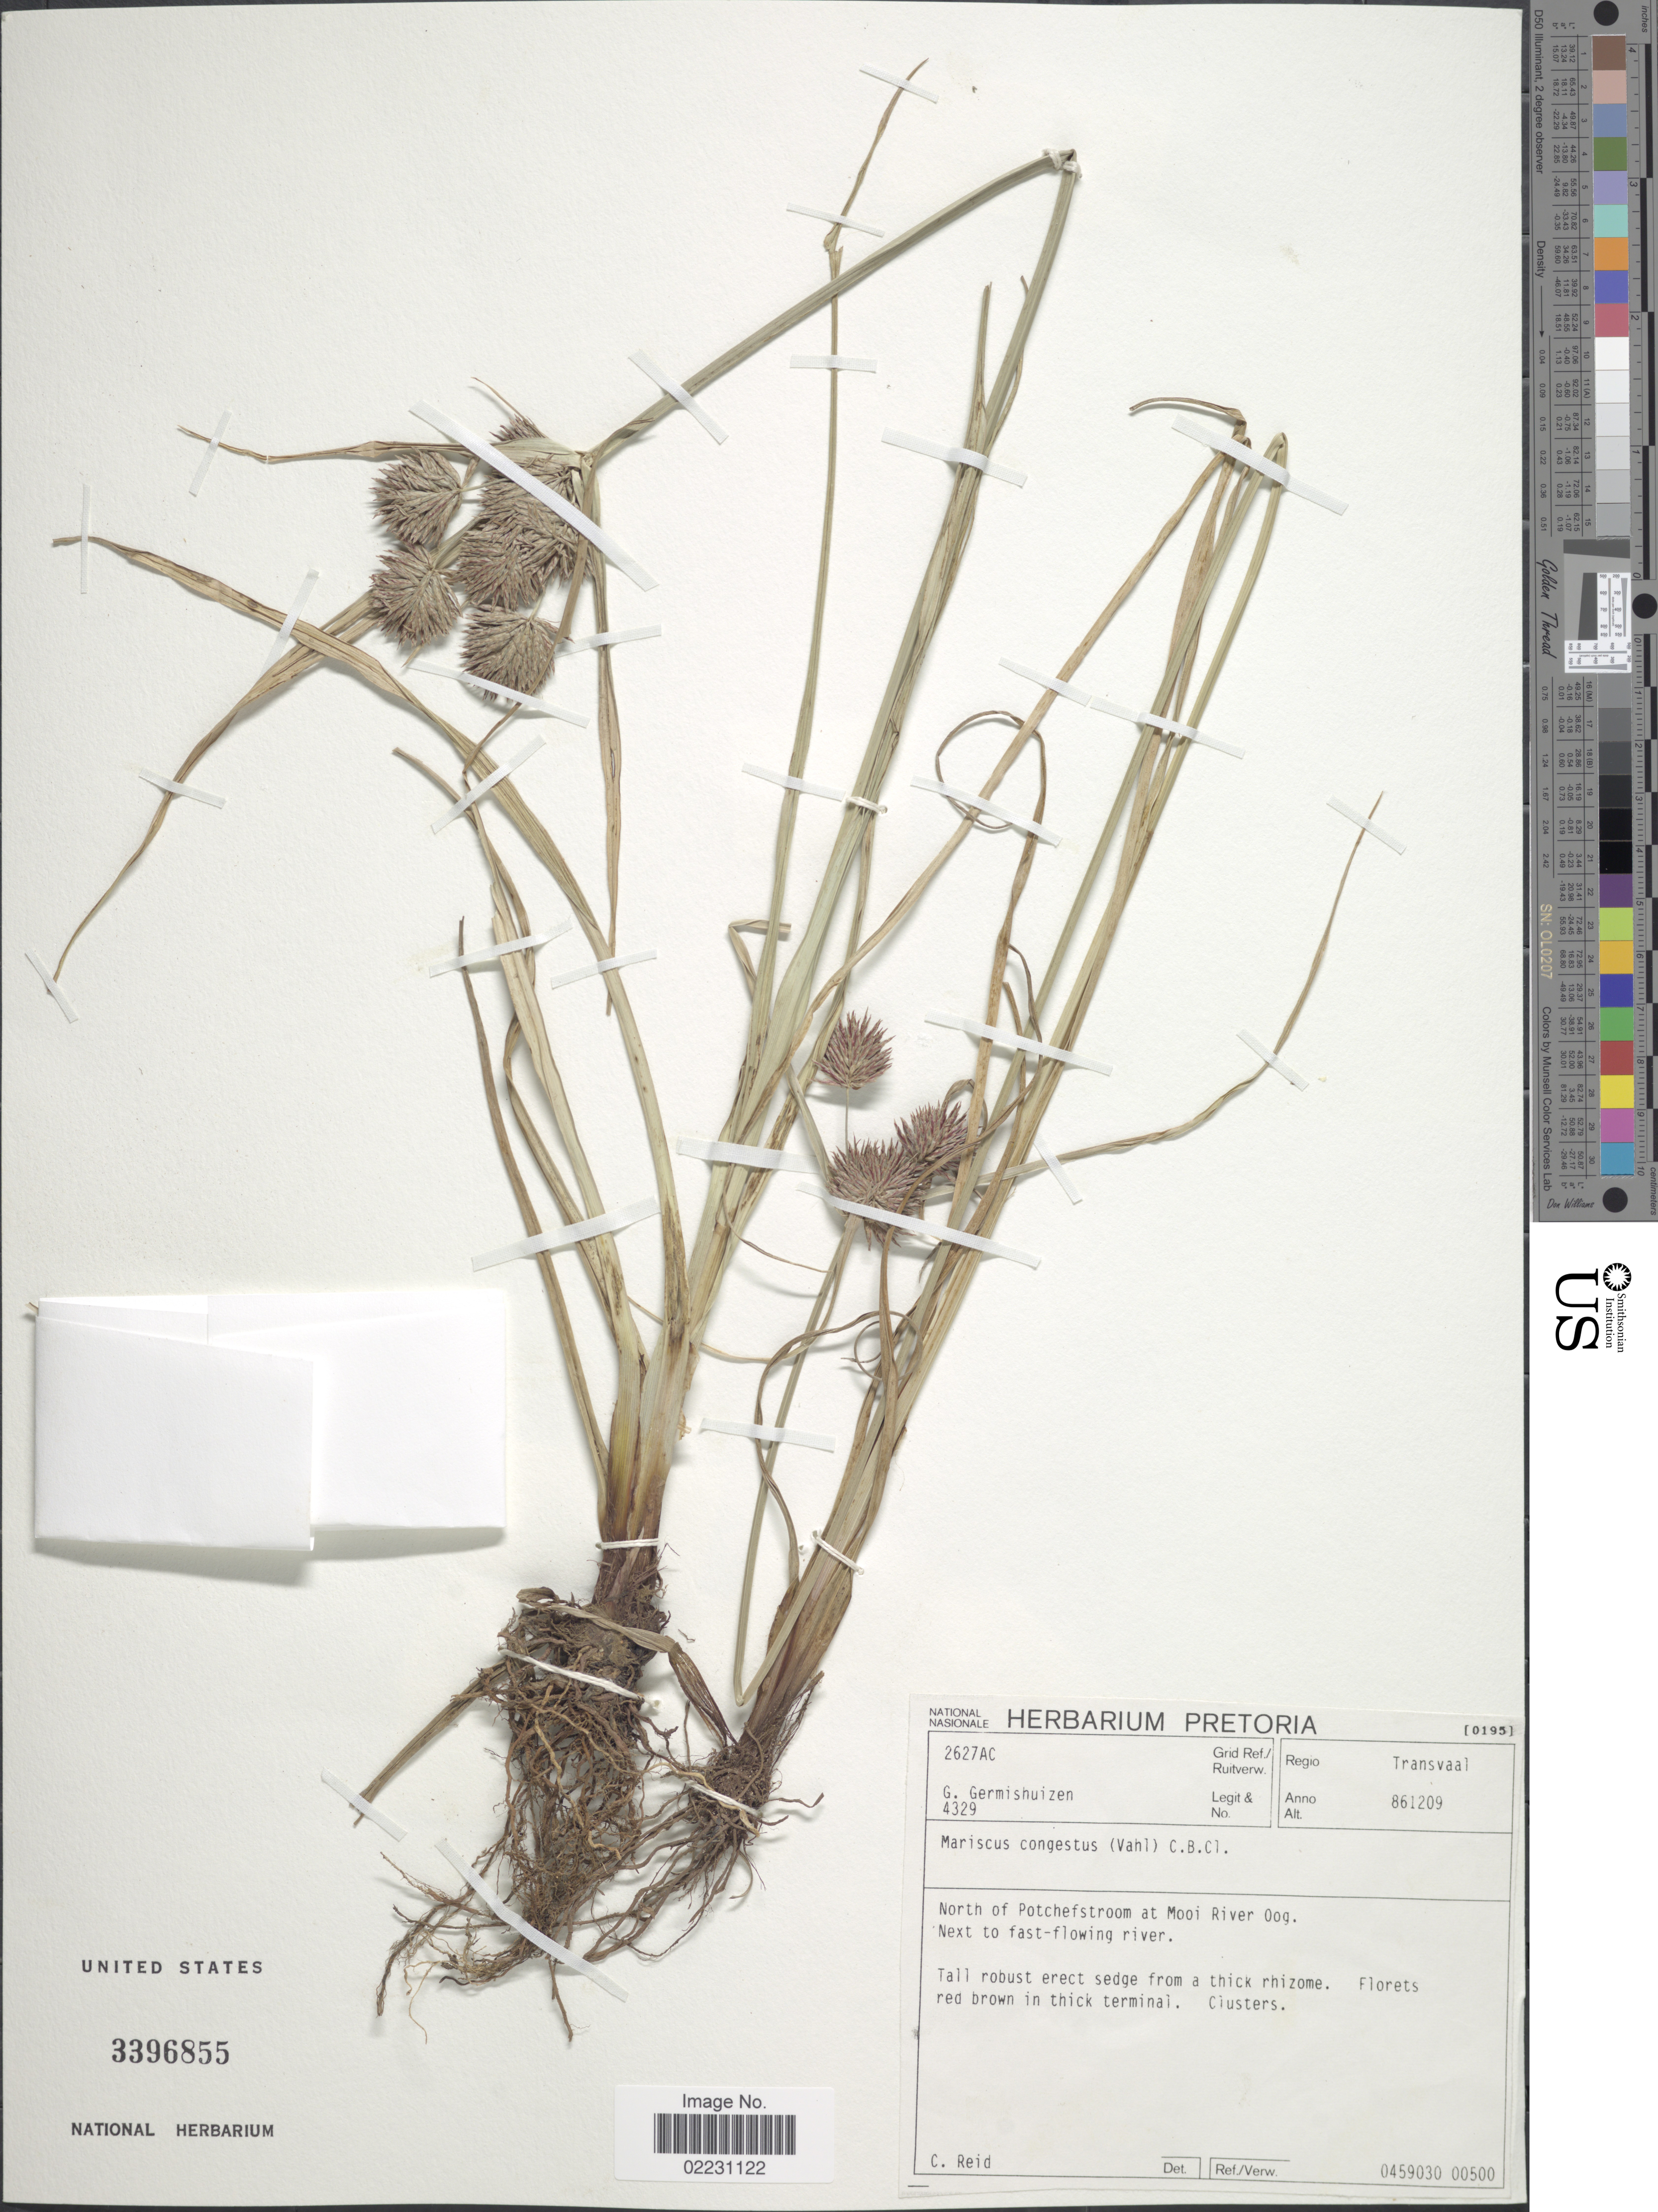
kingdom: Plantae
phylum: Tracheophyta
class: Liliopsida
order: Poales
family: Cyperaceae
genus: Cyperus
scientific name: Cyperus congestus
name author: Vahl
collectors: G. Germishuizen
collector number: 4329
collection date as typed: Transcribed d/m/y: 9/12/86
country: South Africa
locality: Regio Transvaal, North of Potchestroom at Mooi River Oog. Next to fast-flowing river.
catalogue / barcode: US 3396855